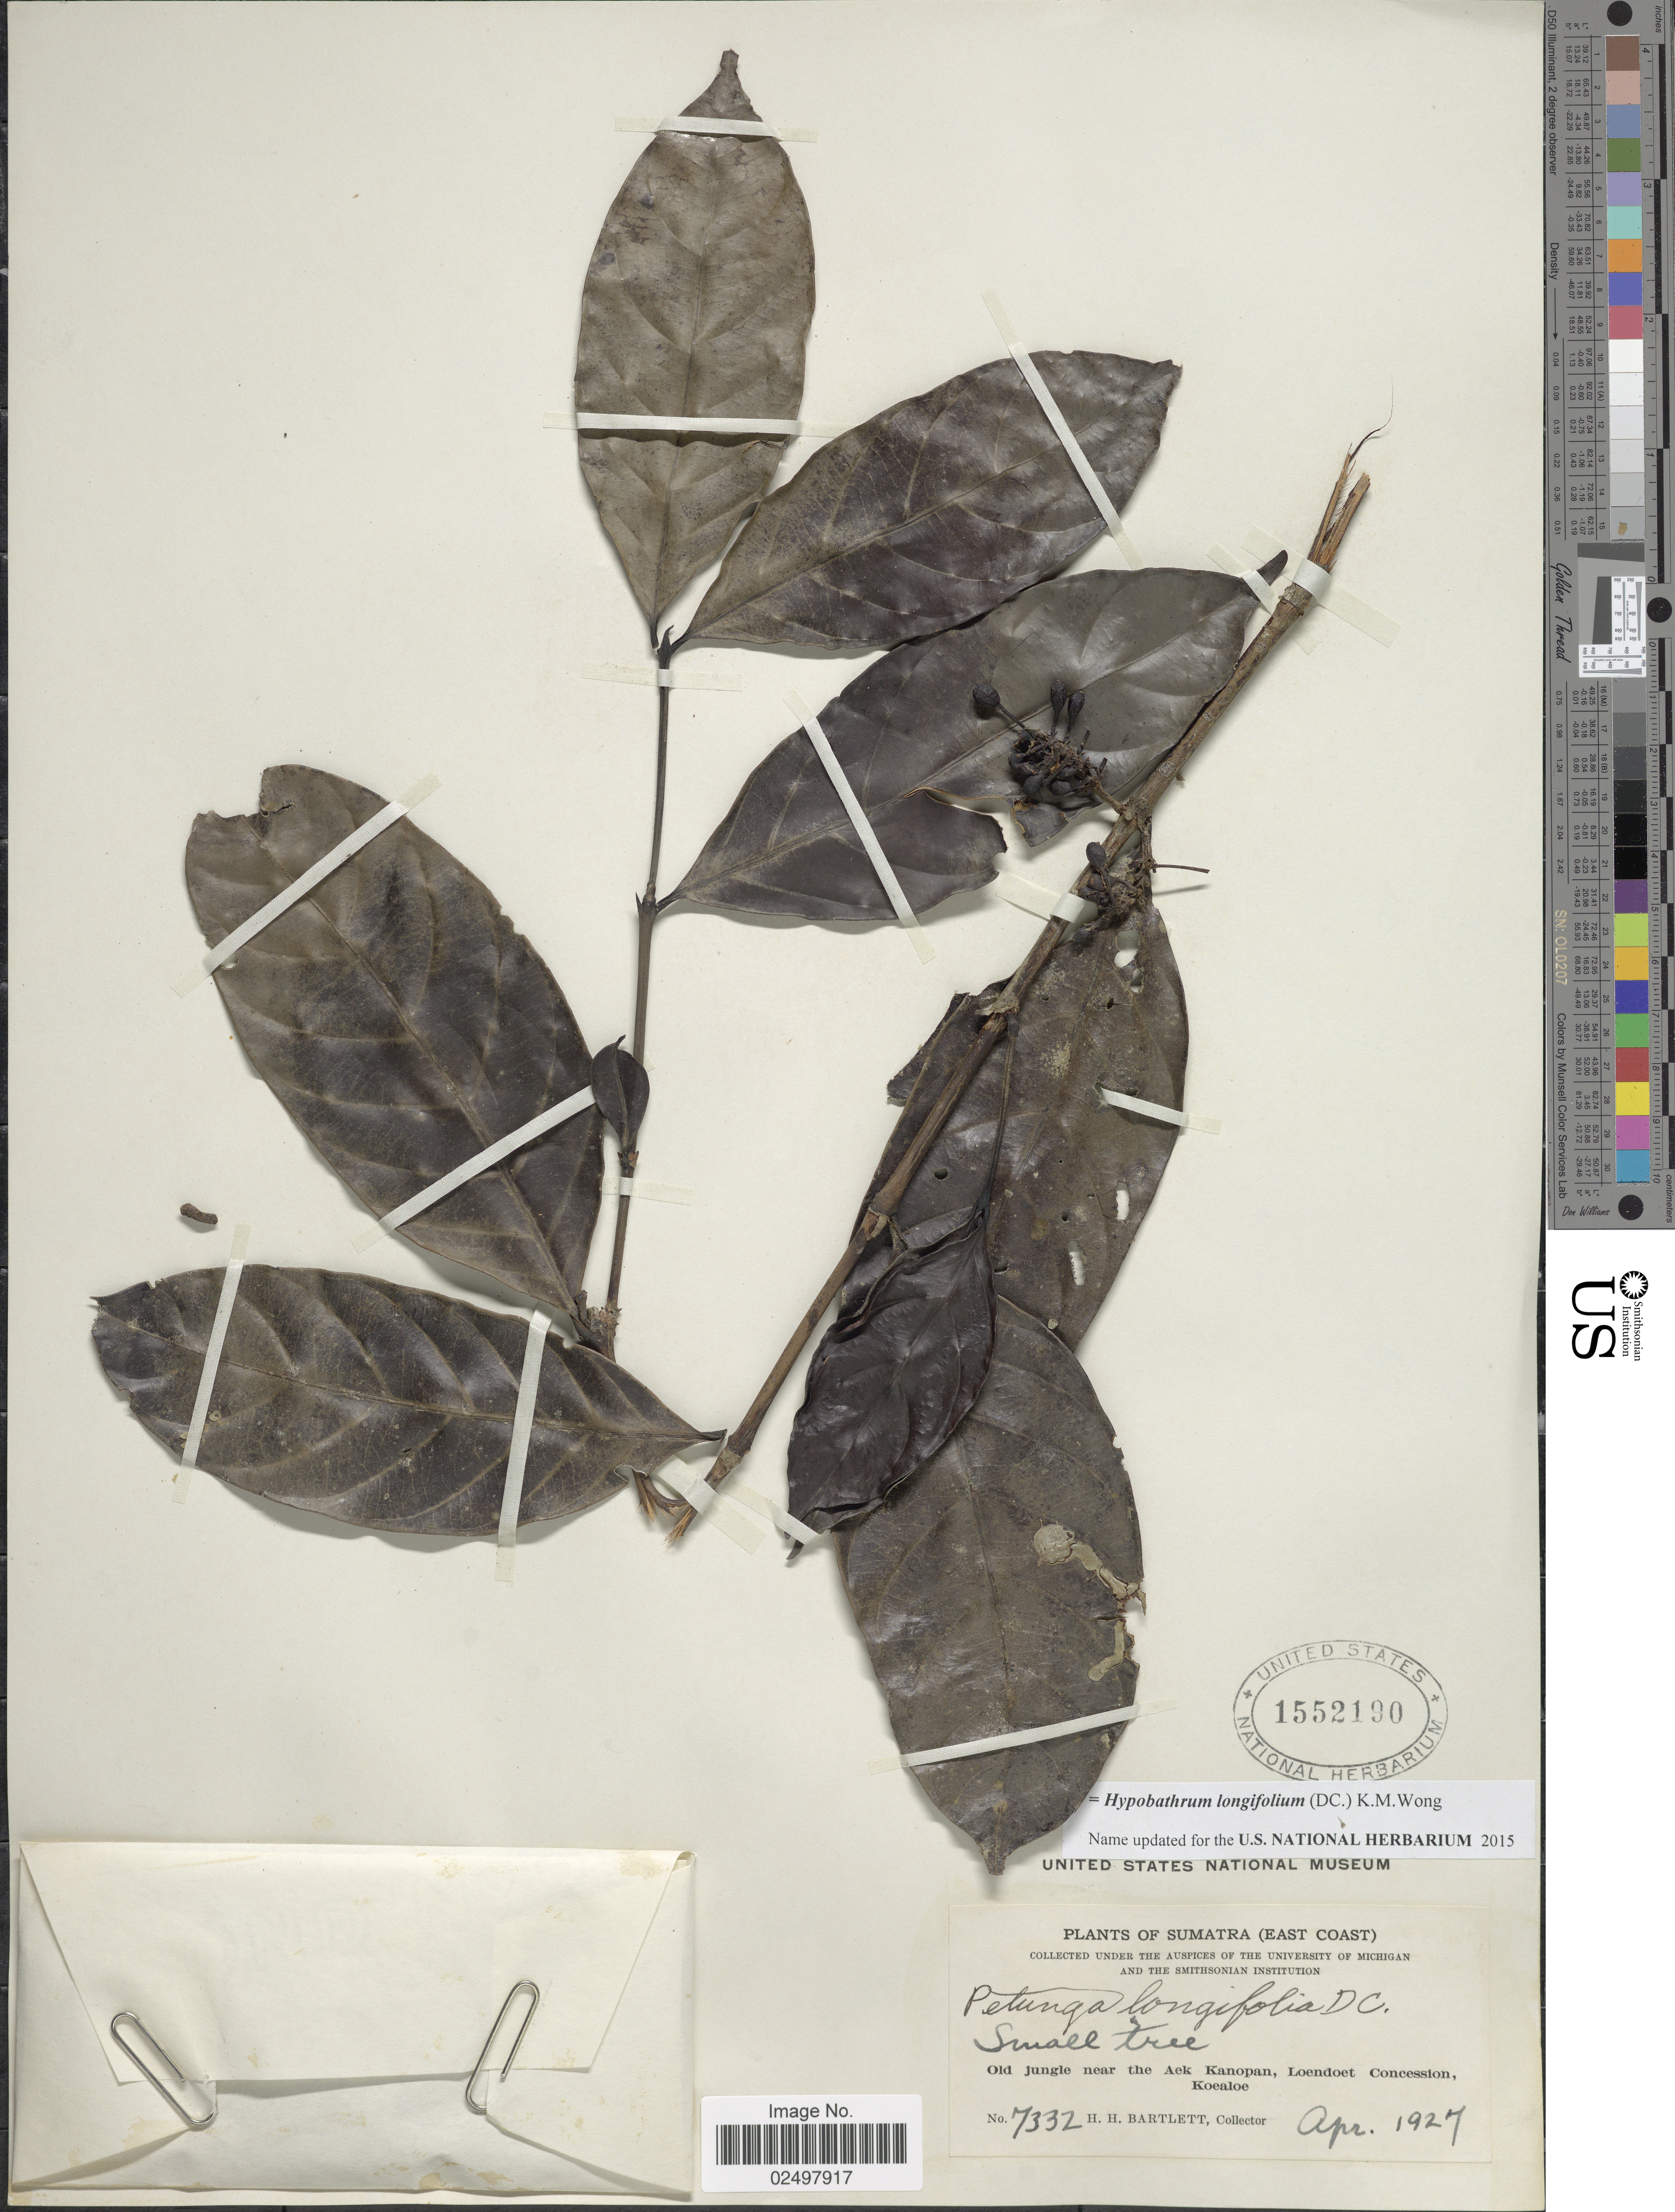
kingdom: Plantae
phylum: Tracheophyta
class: Magnoliopsida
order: Gentianales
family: Rubiaceae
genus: Hypobathrum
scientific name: Hypobathrum longifolium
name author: (DC.) K.M. Wong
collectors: H. H. Bartlett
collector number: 7332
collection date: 1927-04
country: Indonesia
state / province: Sumatra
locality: (East Coast), old jungle near the Aek Kanopan, Loendoet Concession, Koealoe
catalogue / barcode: US 1552190